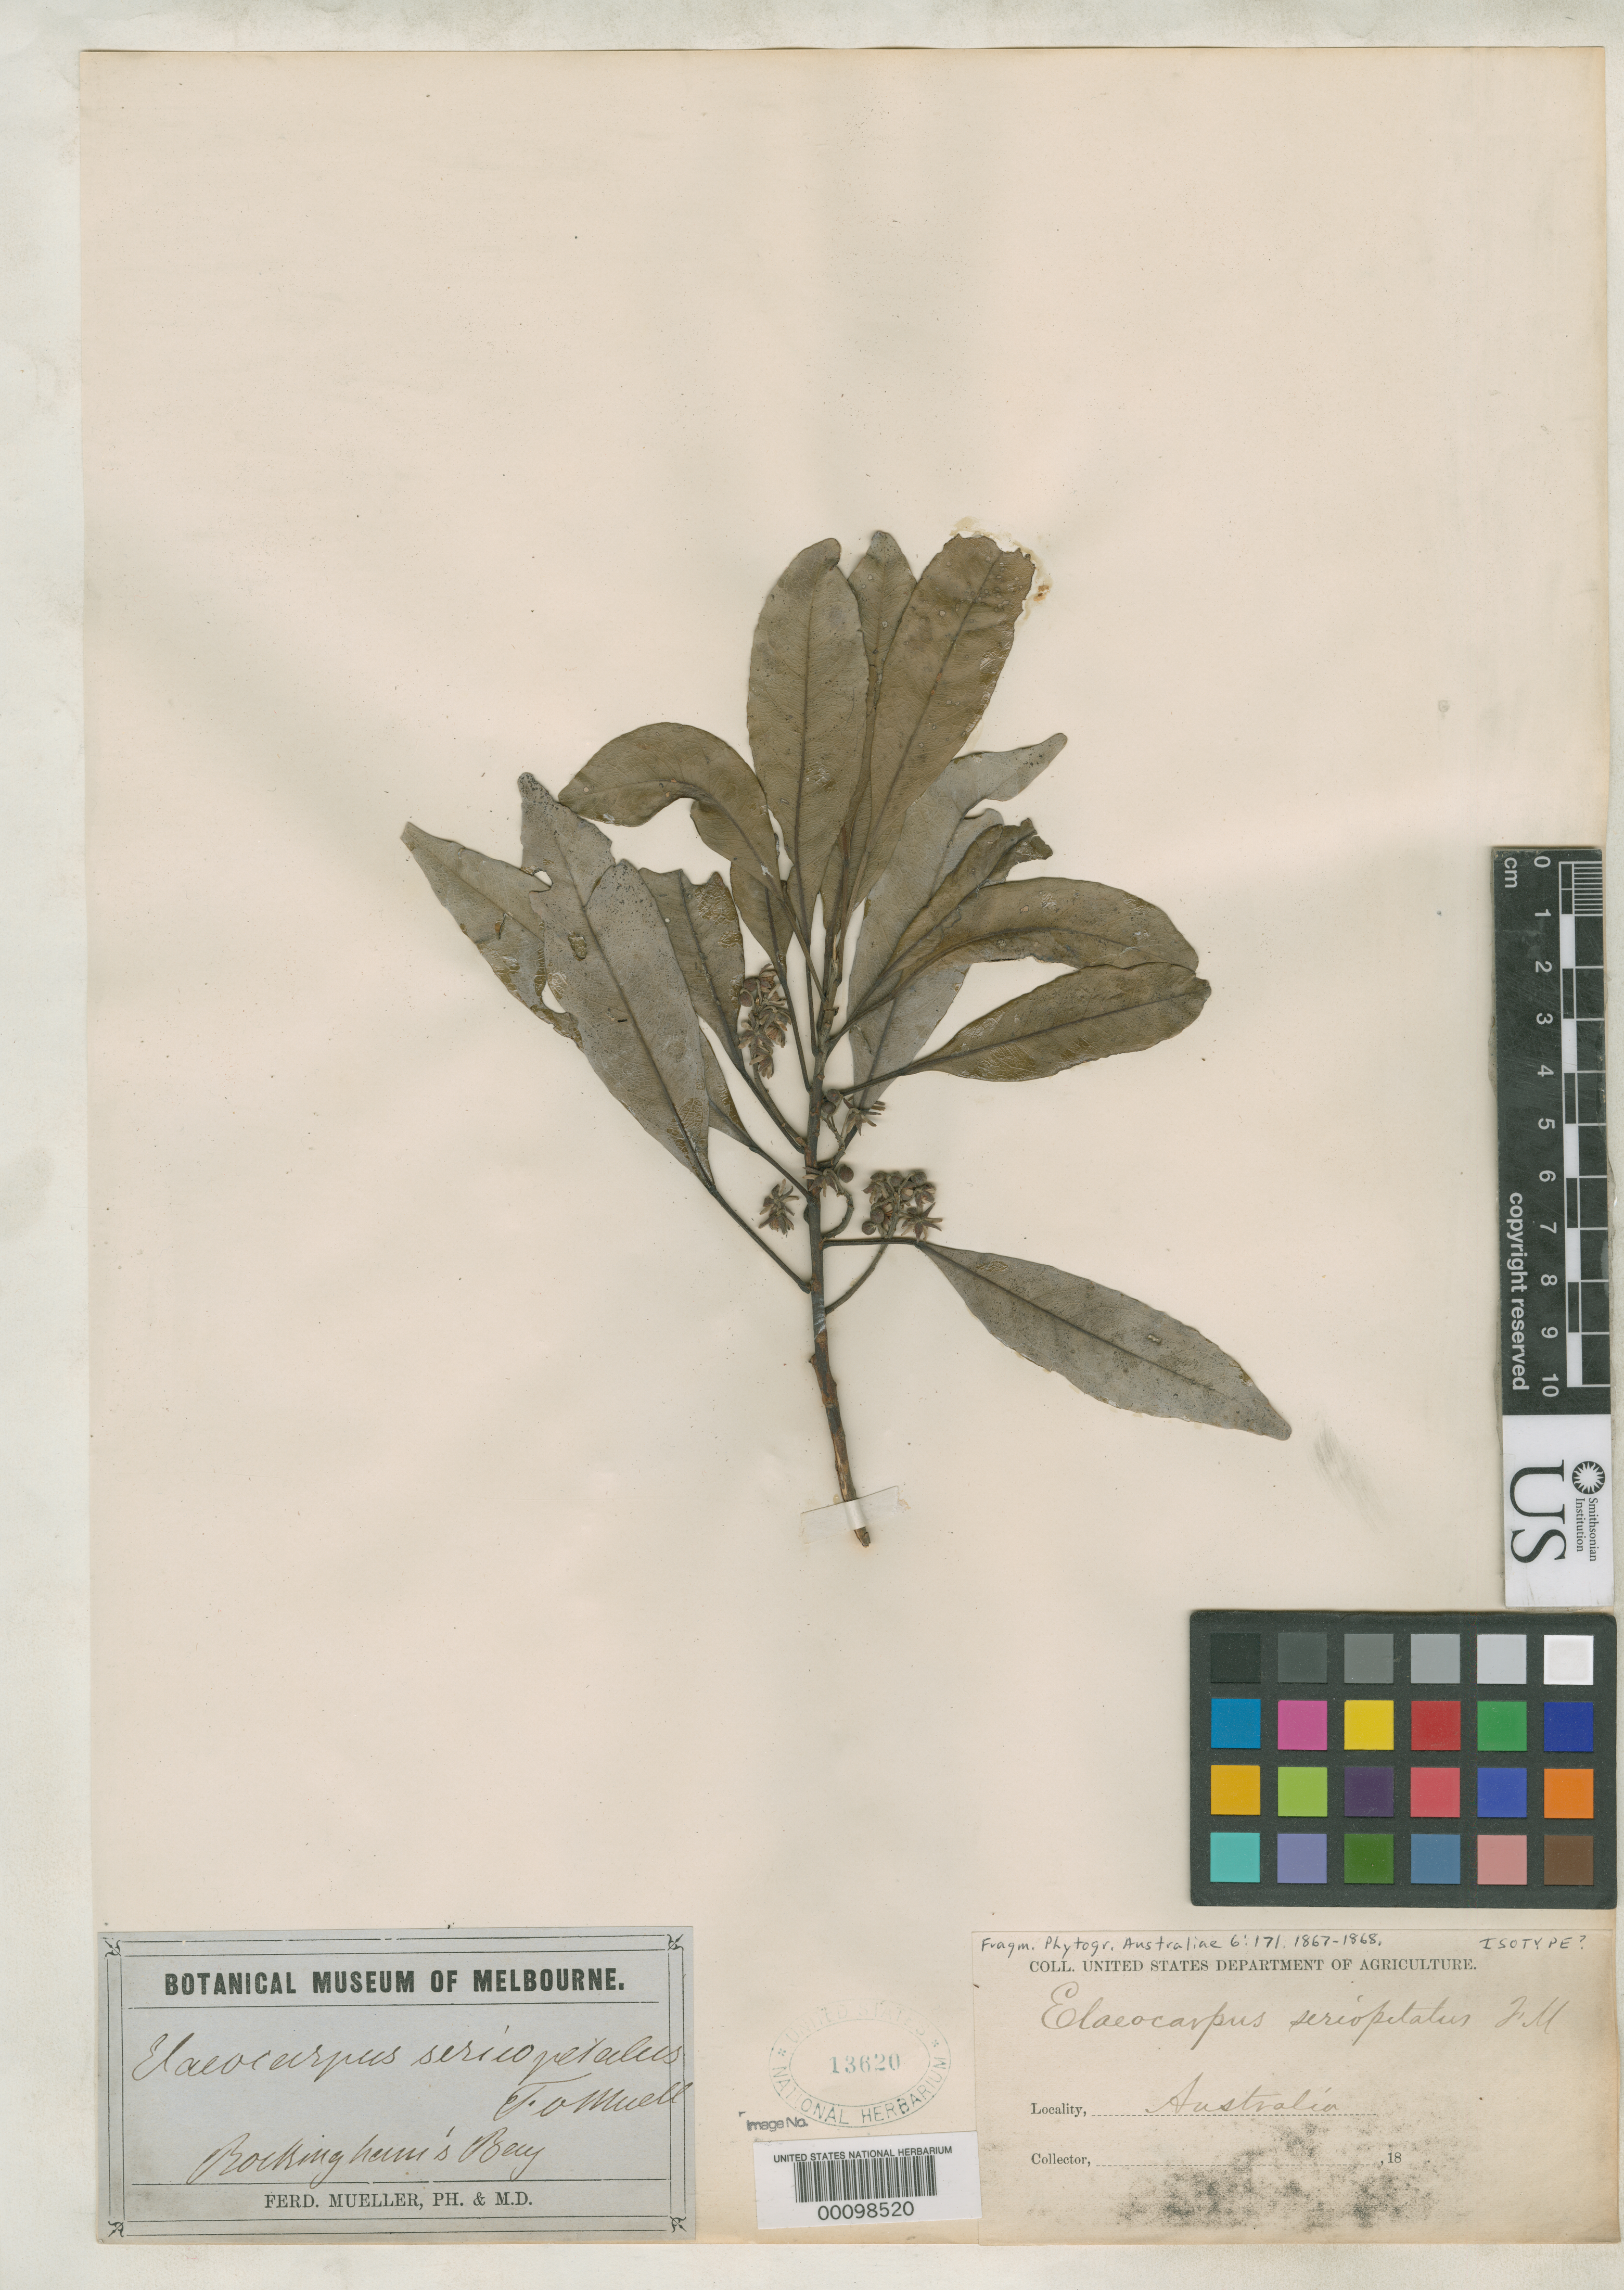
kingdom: Plantae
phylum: Tracheophyta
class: Magnoliopsida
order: Oxalidales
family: Elaeocarpaceae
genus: Elaeocarpus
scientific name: Elaeocarpus seriopetalus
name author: F. Muell.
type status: Isotype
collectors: J. Dallachy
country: Australia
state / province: Queensland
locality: Rockingham's Bay.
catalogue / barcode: US 13620